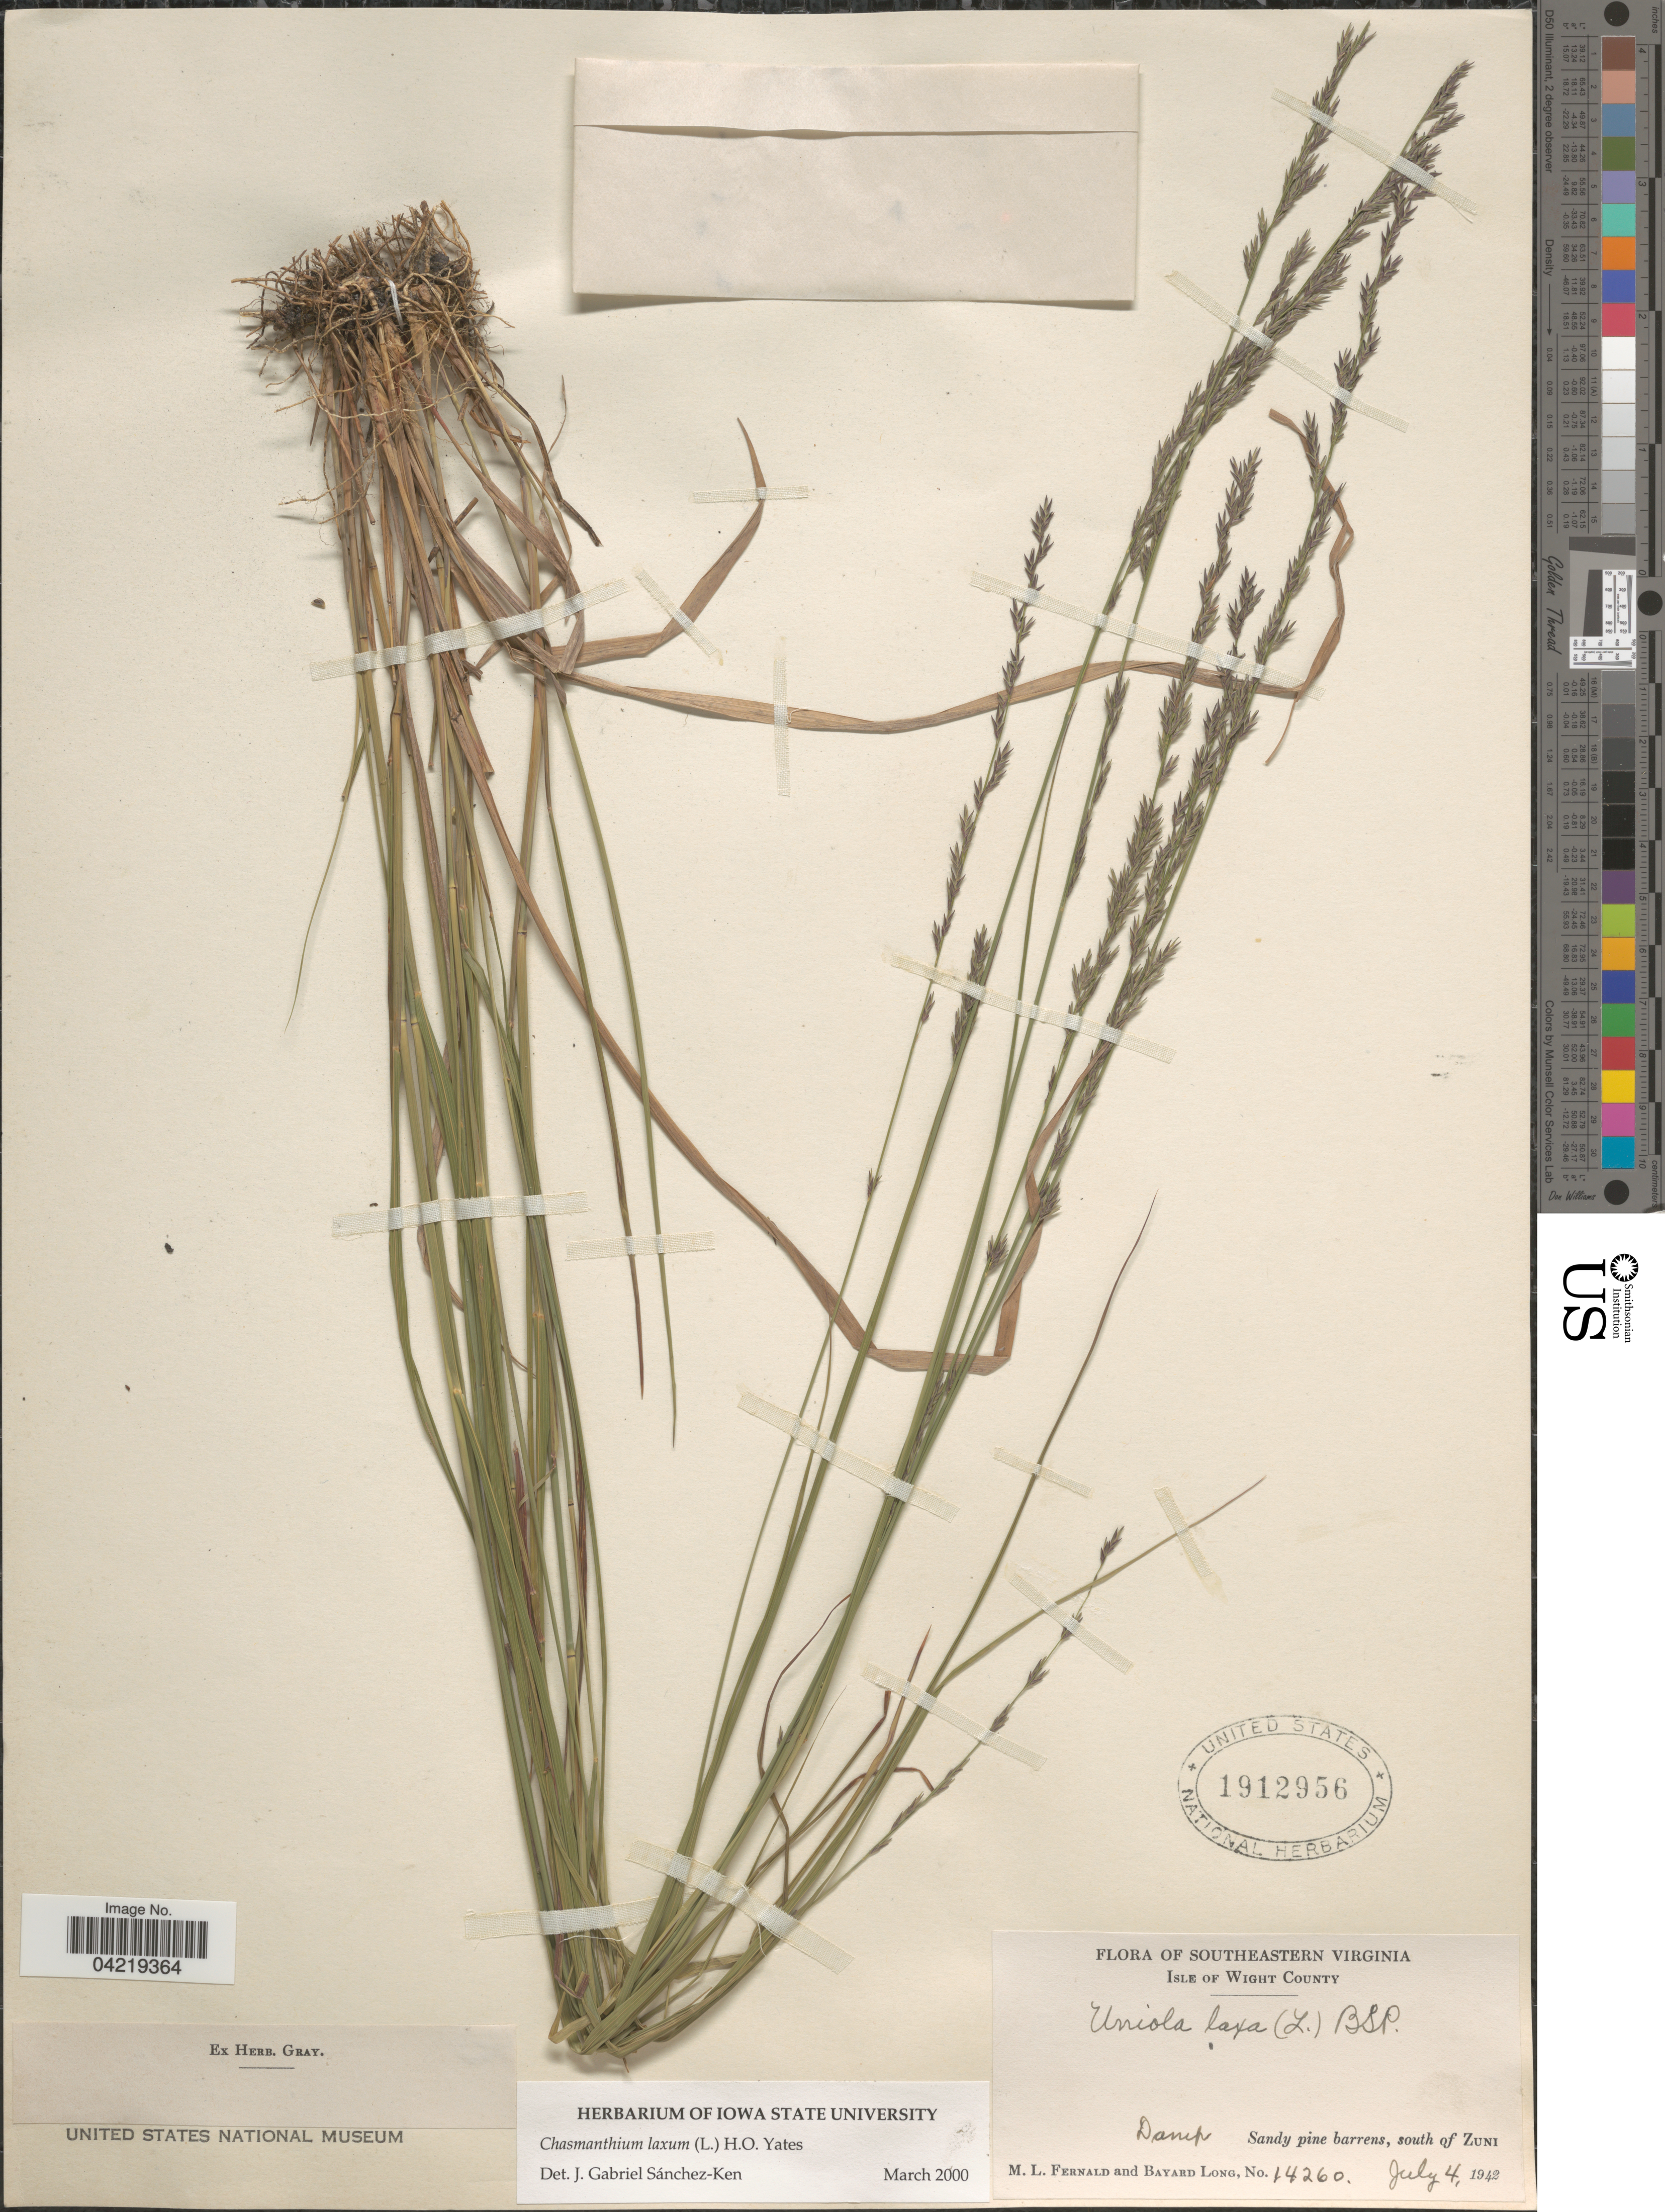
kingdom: Plantae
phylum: Tracheophyta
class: Liliopsida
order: Poales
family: Poaceae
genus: Chasmanthium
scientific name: Chasmanthium laxum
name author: (L.) H.O. Yates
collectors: M. L. Fernald & B. Long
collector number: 14260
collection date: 1942-07-04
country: United States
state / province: Virginia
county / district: Isle of Wight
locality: Southeastern Virginia. Isle of Wight County. Damp. Sandy pine barrens, south of Zuni.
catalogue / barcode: US 1912956